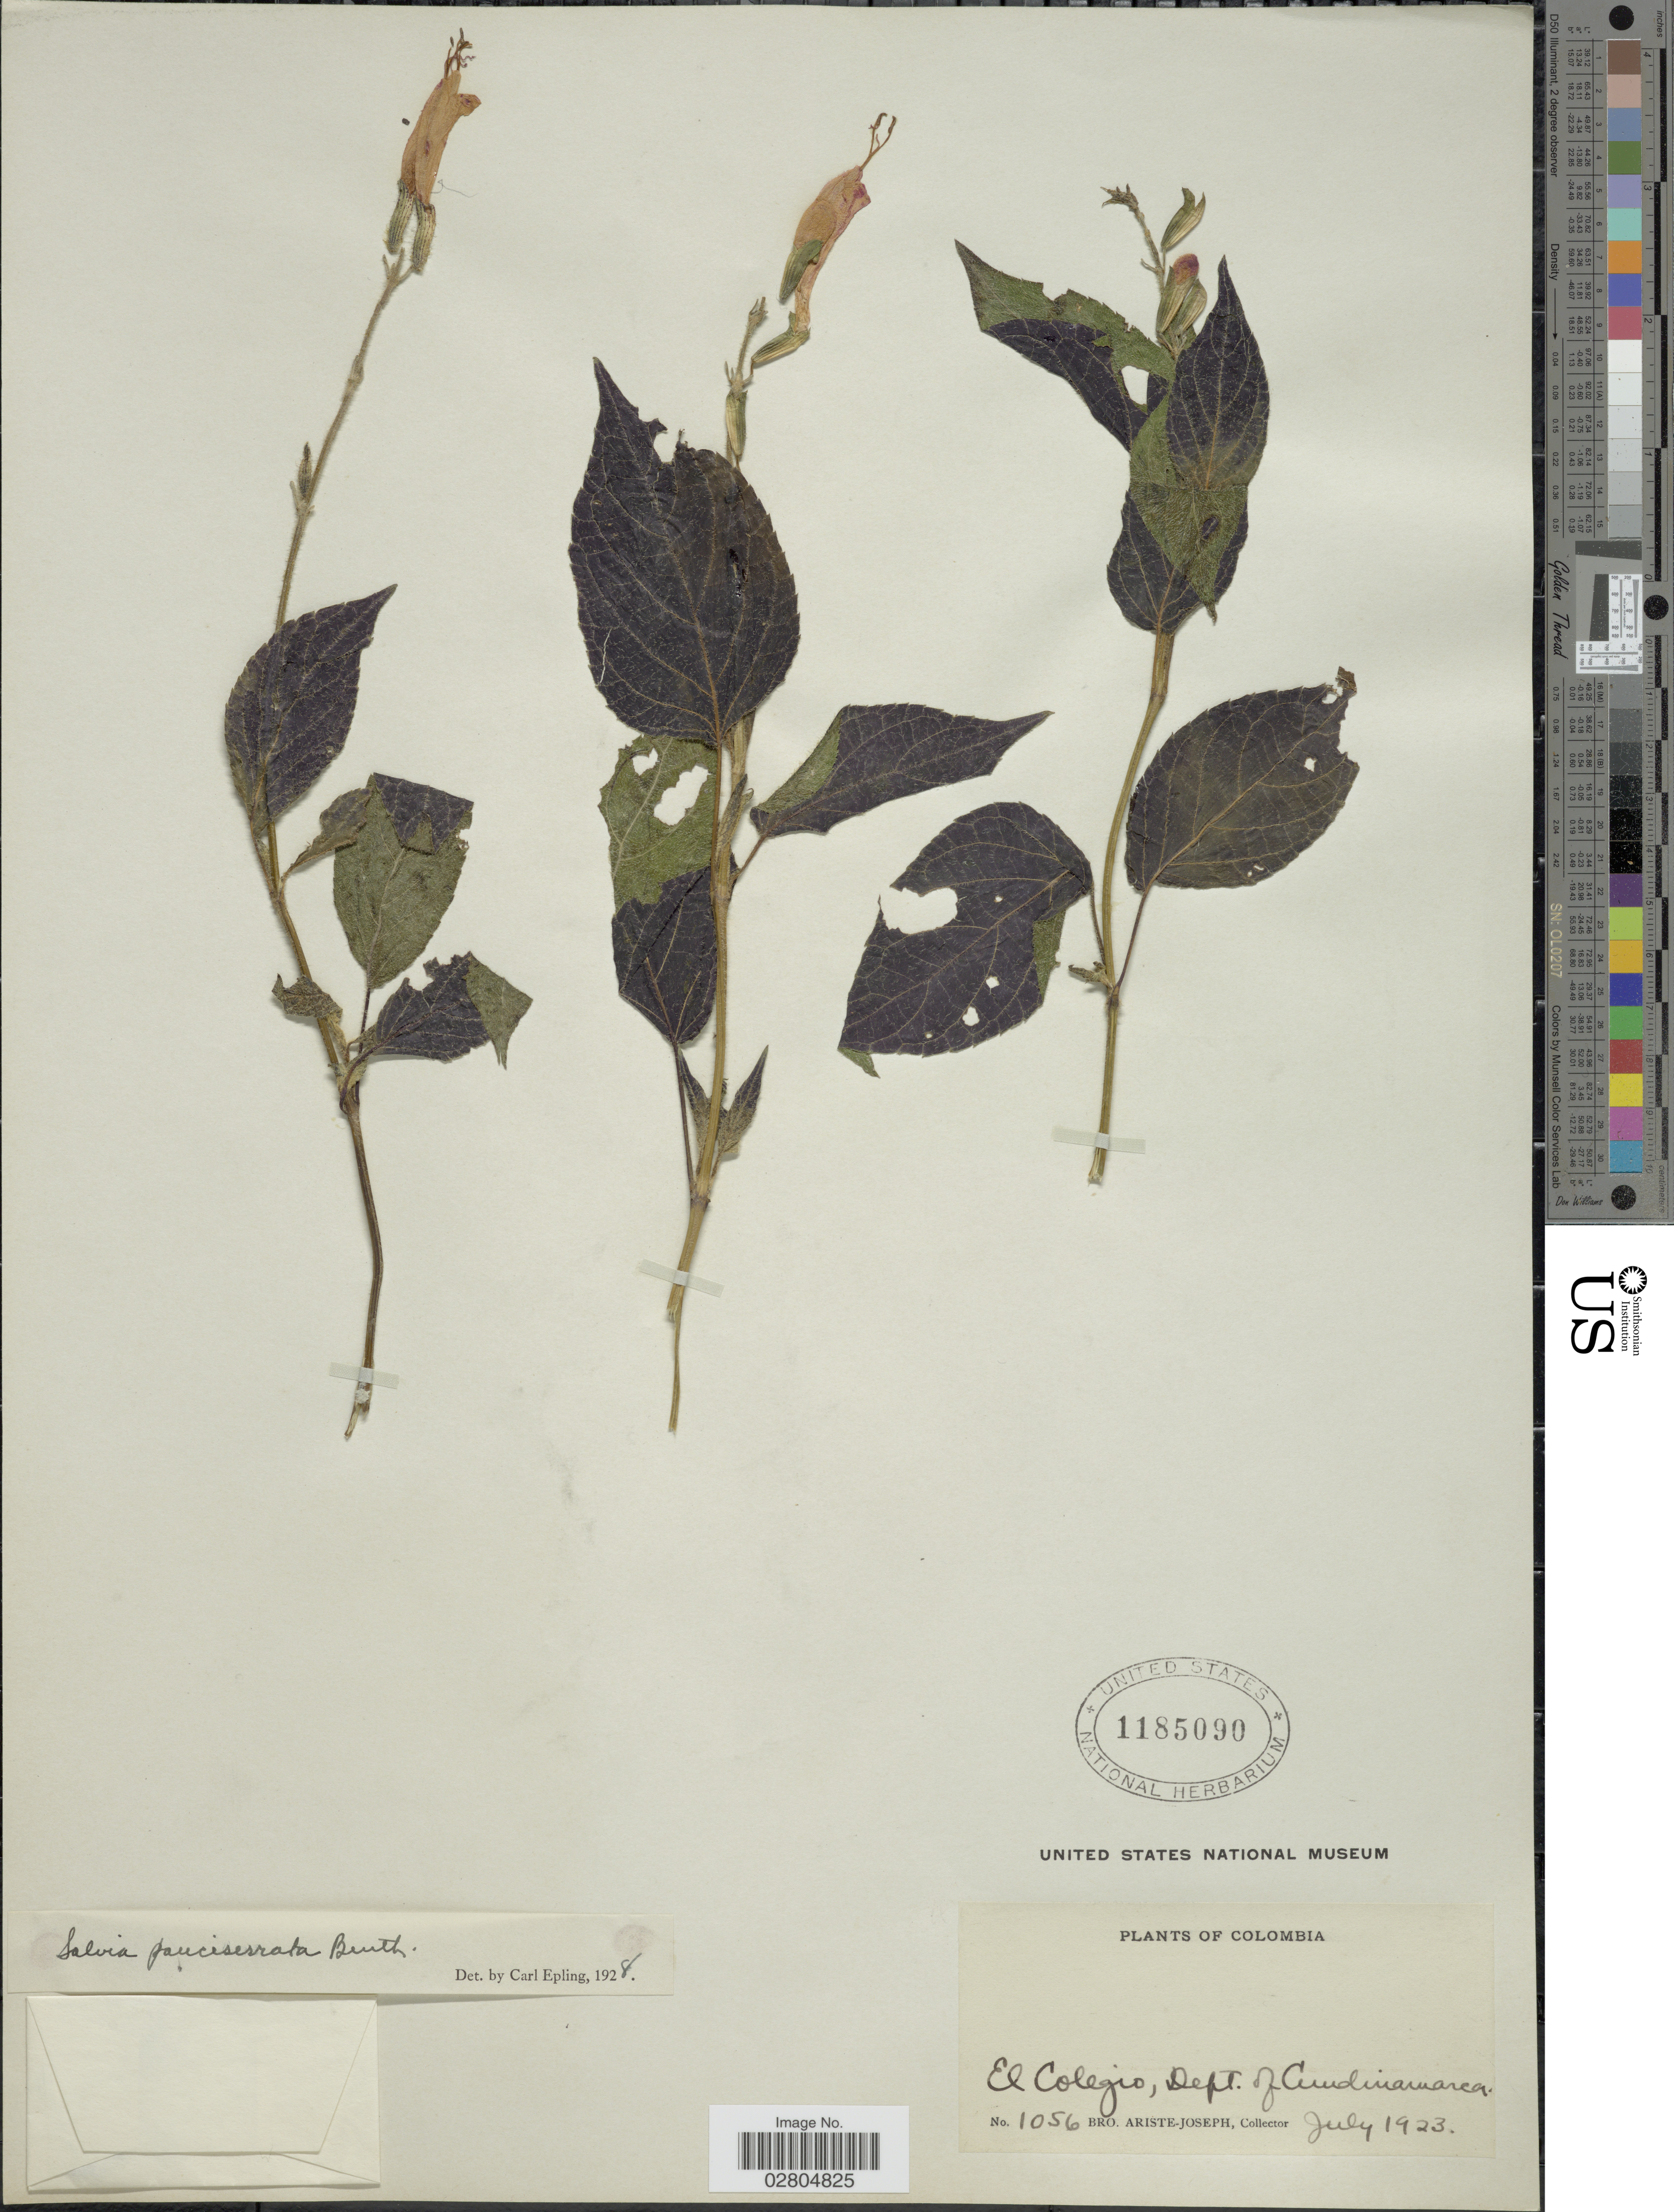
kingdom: Plantae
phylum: Tracheophyta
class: Magnoliopsida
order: Lamiales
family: Lamiaceae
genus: Salvia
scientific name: Salvia pauciserrata subsp. pauciserrata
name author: Benth.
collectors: Bro. Ariste-Joseph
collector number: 1056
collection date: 1923-07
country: Colombia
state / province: Cundinamarca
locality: El Colegio, Dept. of Cundinamarca.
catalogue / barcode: US 1185090